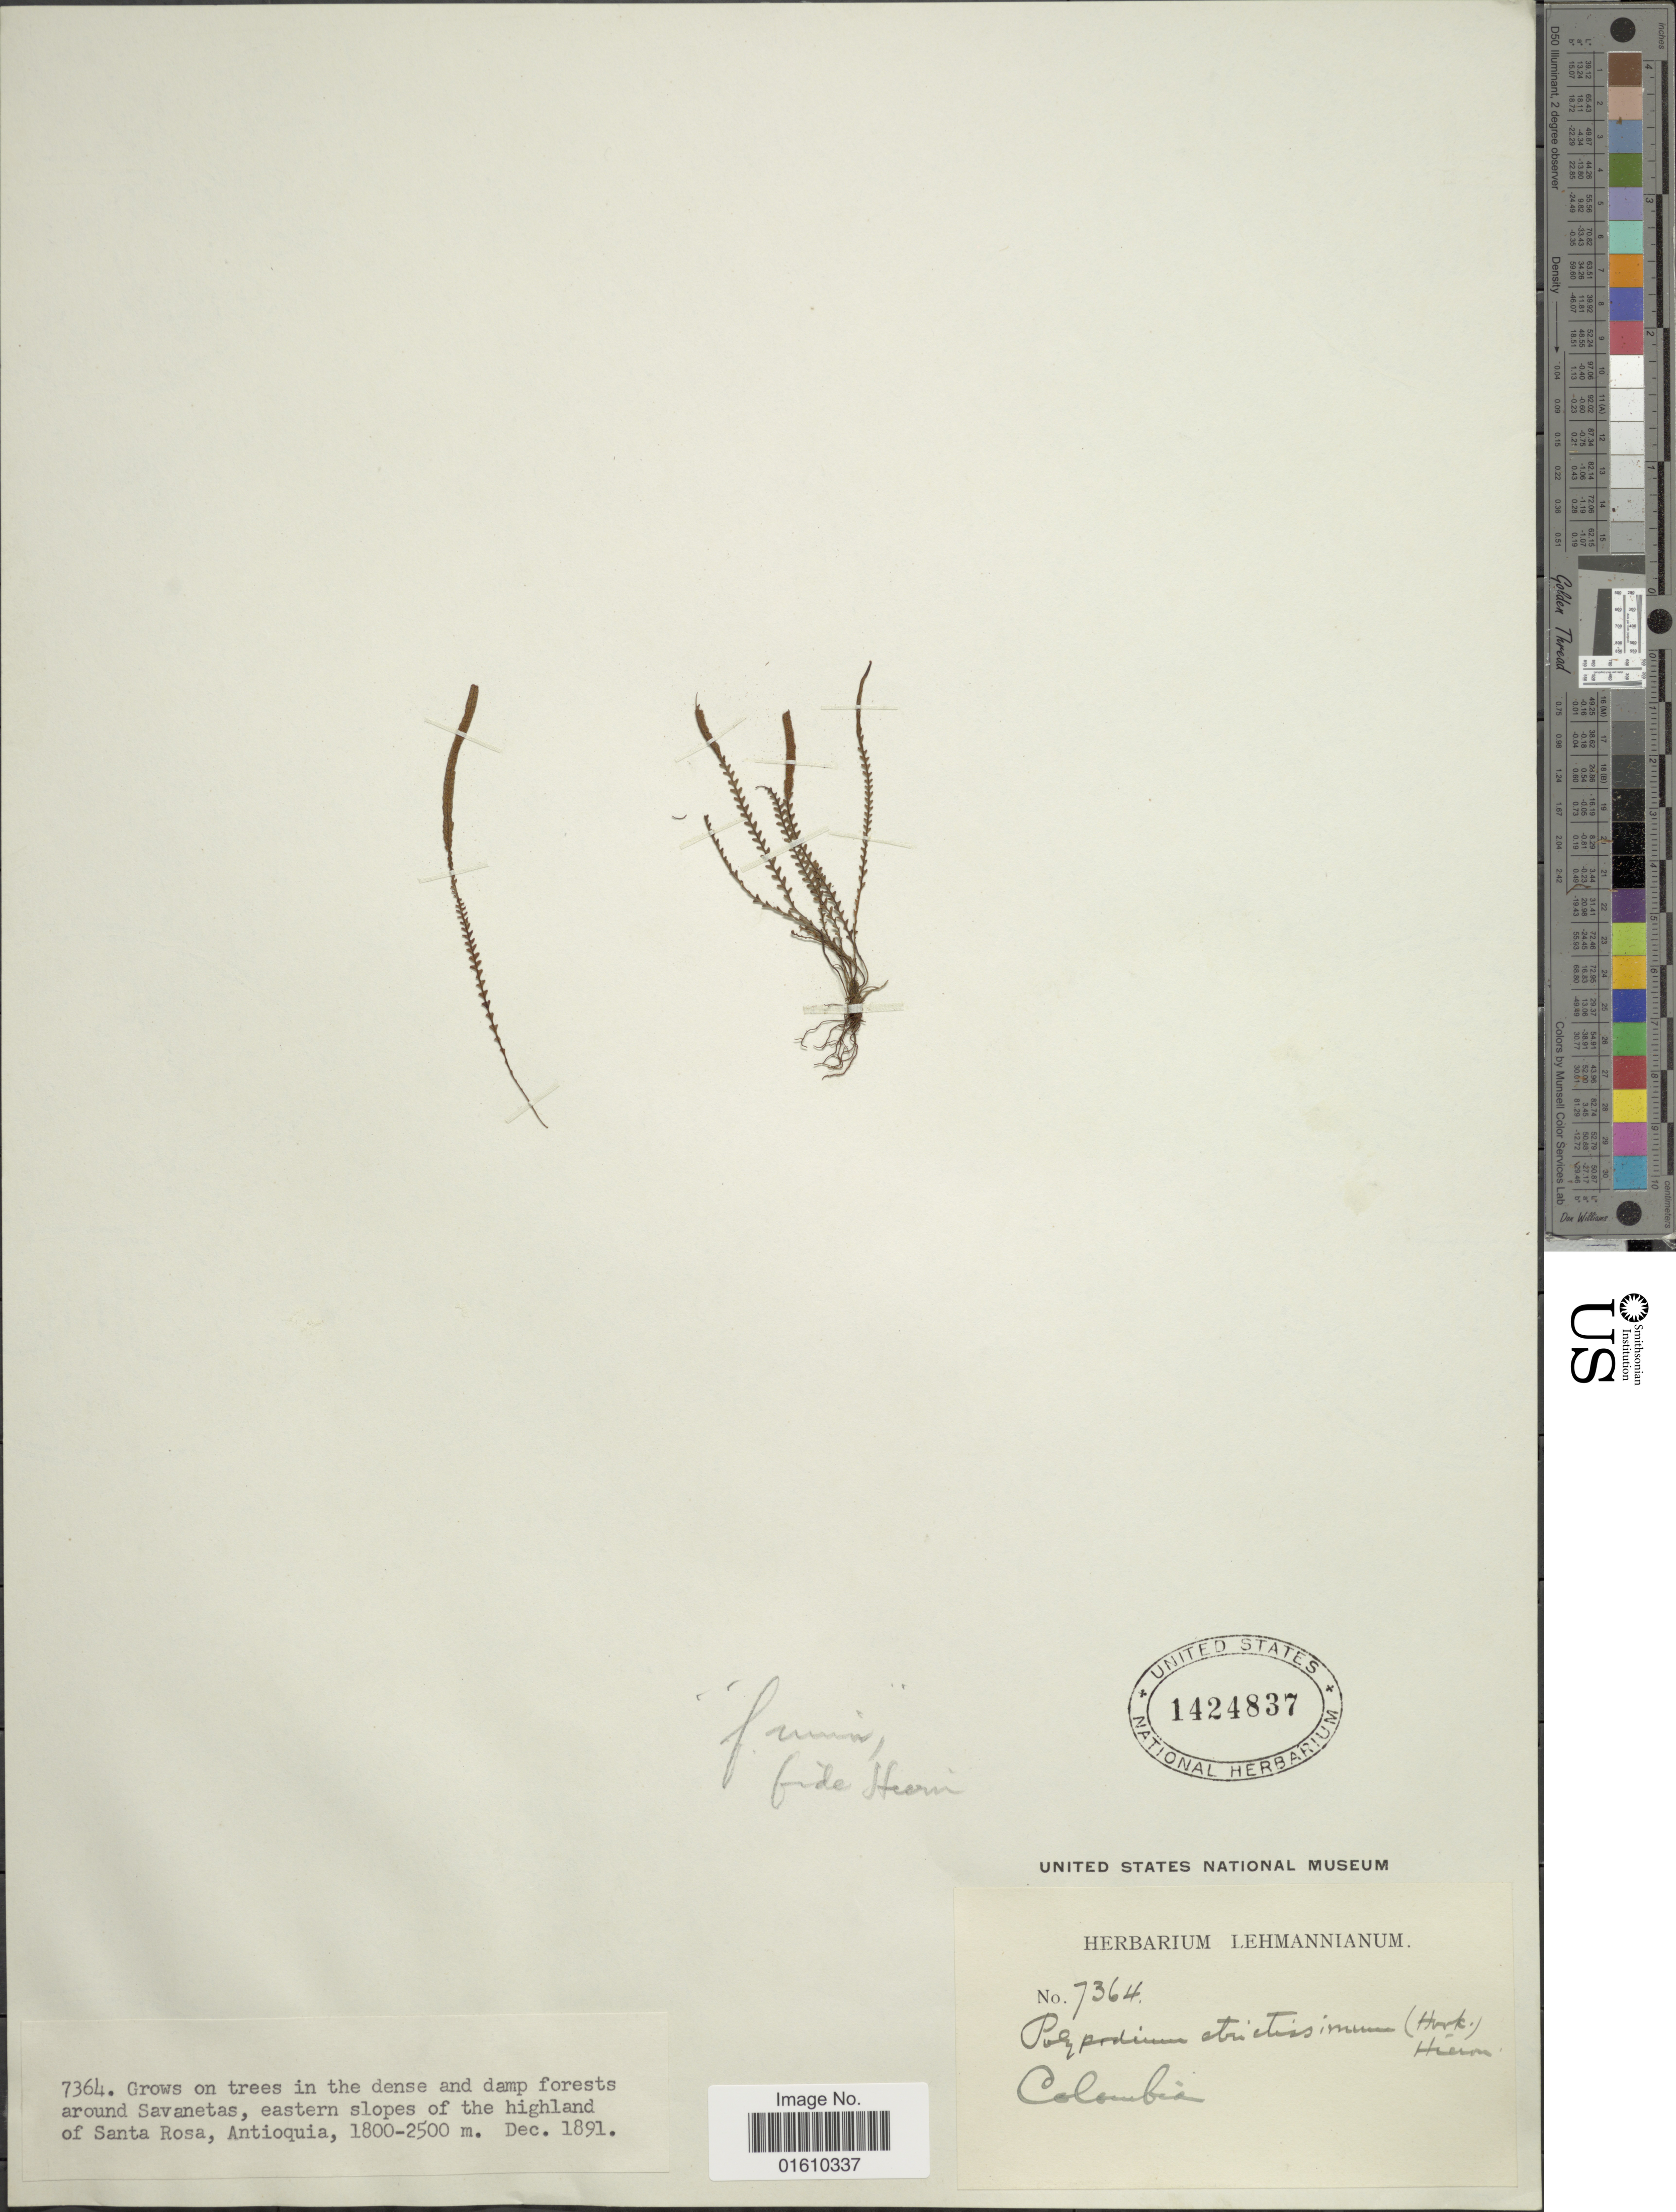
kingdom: Plantae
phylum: Tracheophyta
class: Polypodiopsida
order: Polypodiales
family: Polypodiaceae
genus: Stenogrammitis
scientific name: Stenogrammitis jamesonii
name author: (Hook.) Labiak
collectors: ex herb. Lehmannianum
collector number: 7364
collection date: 1891-12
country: Colombia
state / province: Antioquia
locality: Grows on trees in the dense and damp forests around Savanetas, eastern slopes of the highland of Santa Rosa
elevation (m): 1800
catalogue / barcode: US 1424837